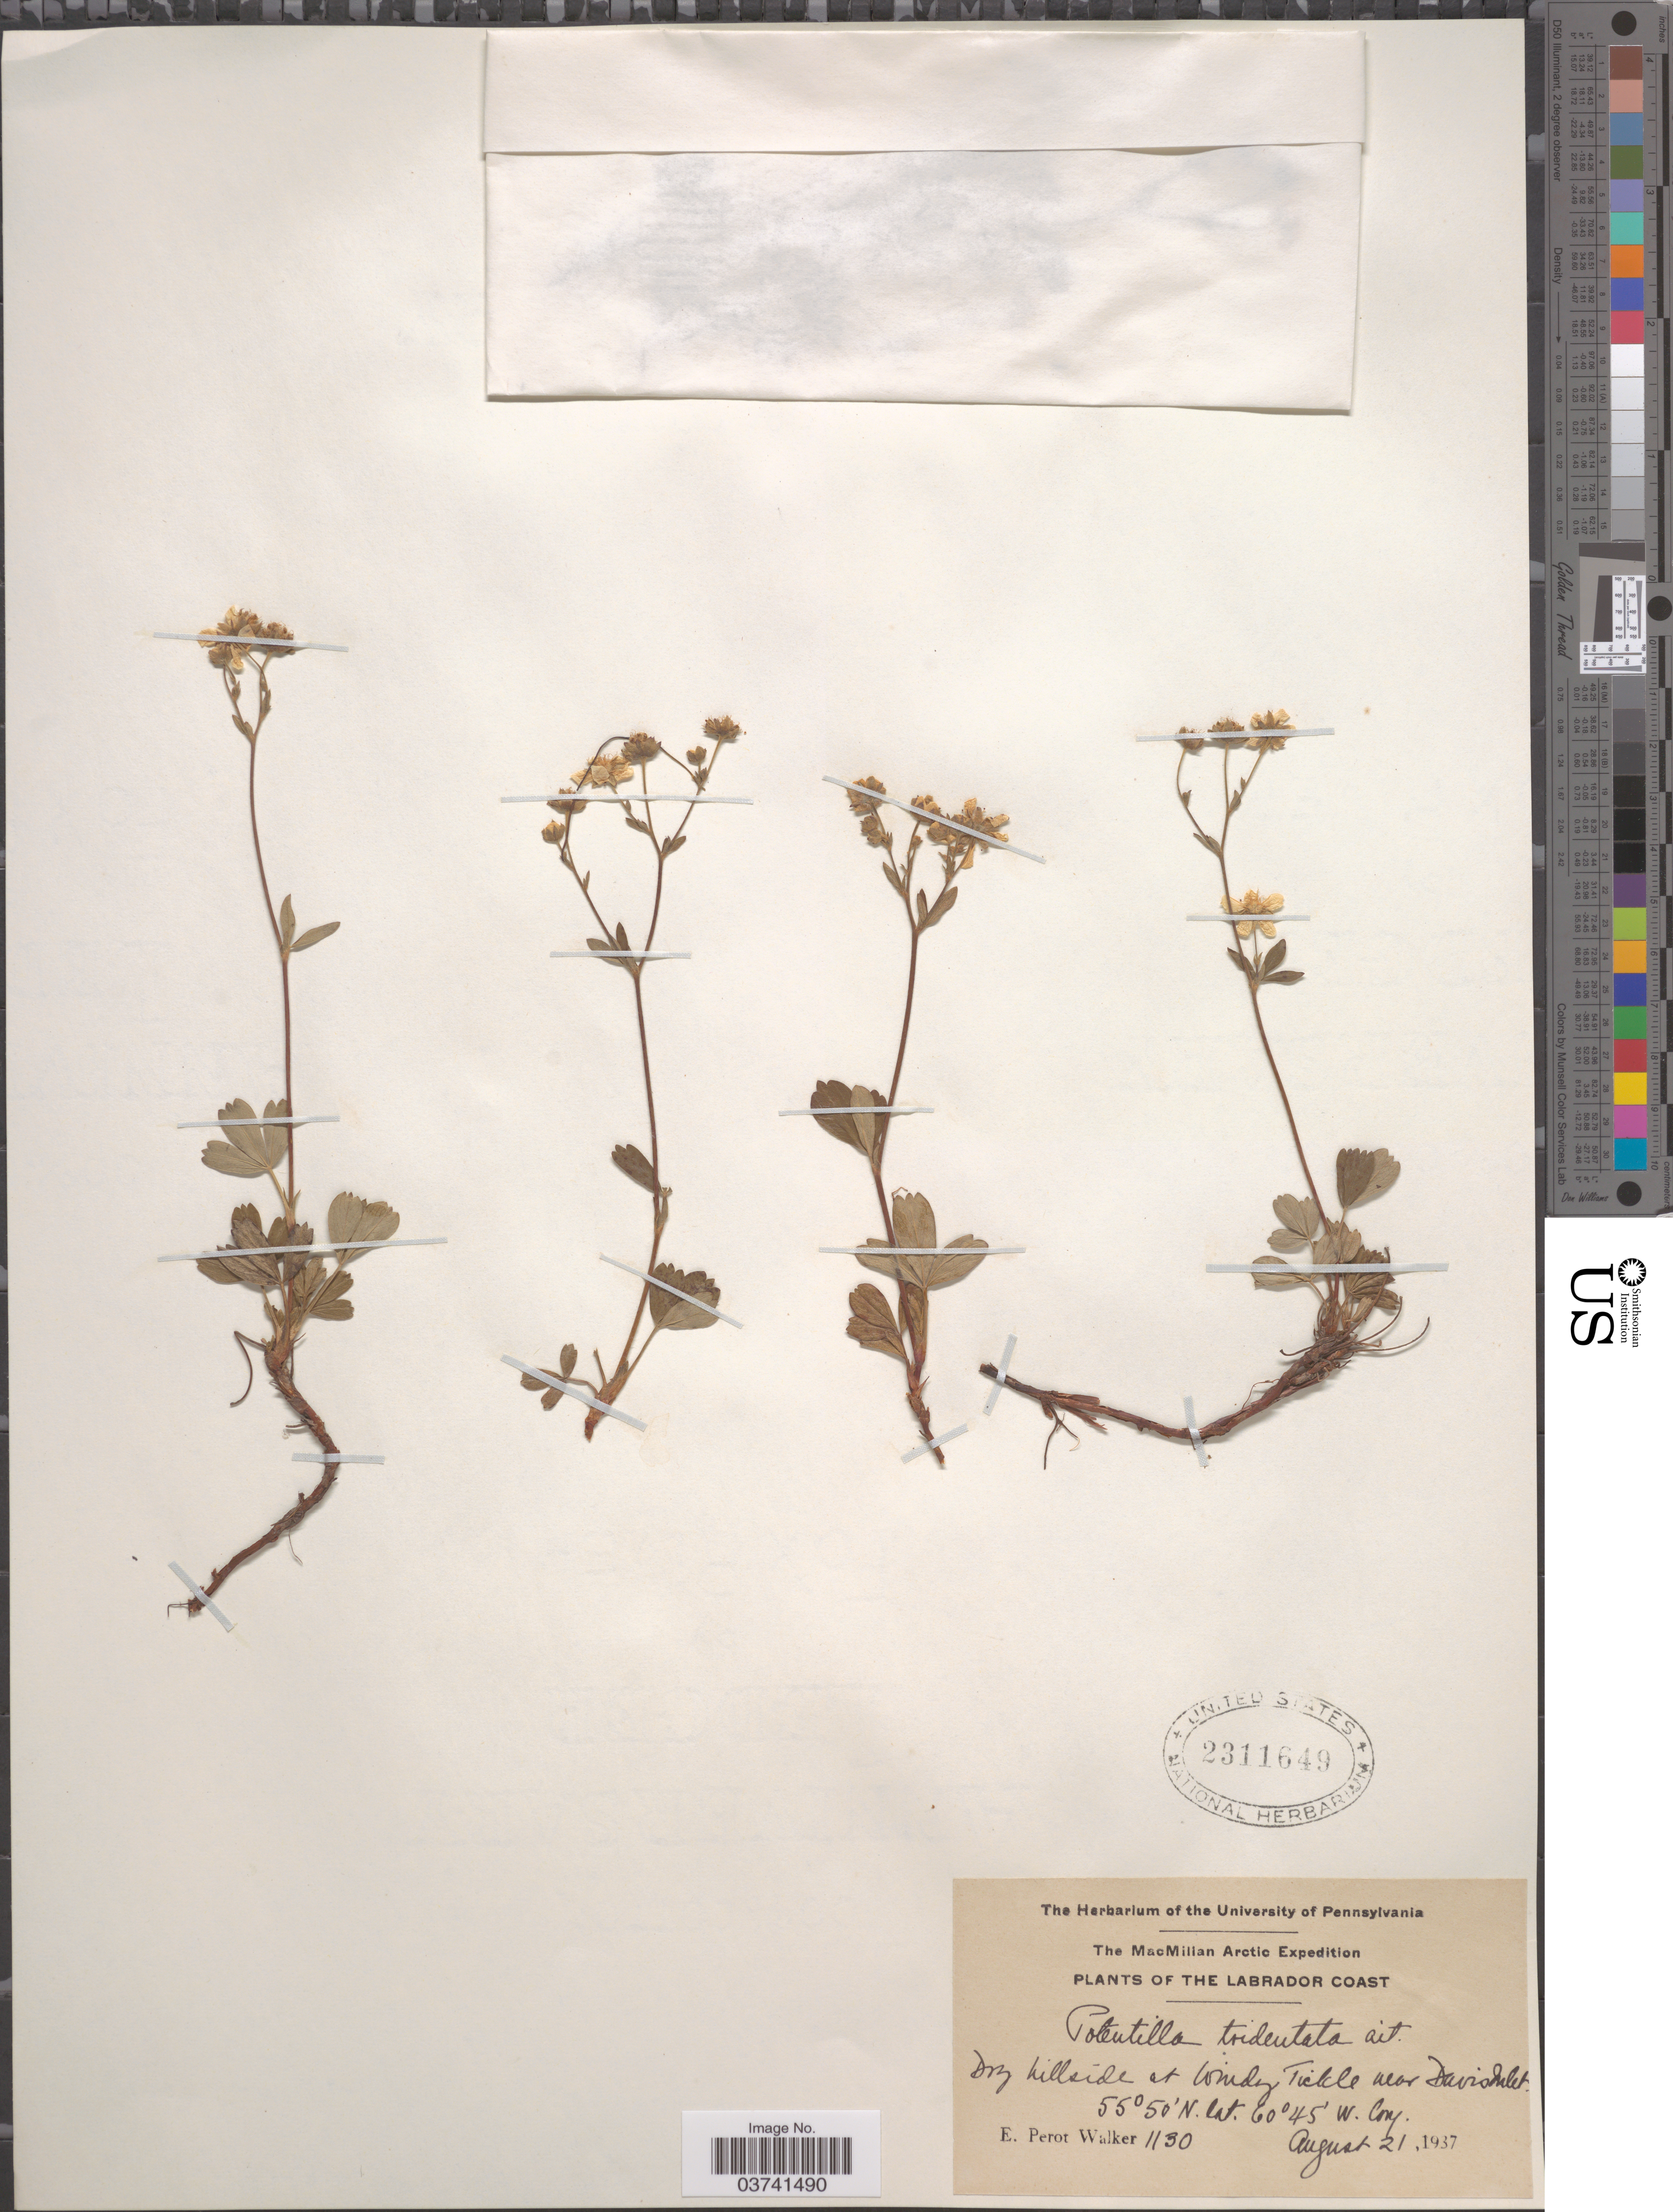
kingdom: Plantae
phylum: Tracheophyta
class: Magnoliopsida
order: Rosales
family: Rosaceae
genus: Potentilla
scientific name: Potentilla tridentata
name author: Aiton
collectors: E. Walker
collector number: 1130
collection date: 1937-08-21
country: Canada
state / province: Newfoundland and Labrador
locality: The Labrador Coast. At Windy Tickle near Davis Inlet.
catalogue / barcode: US 2311649